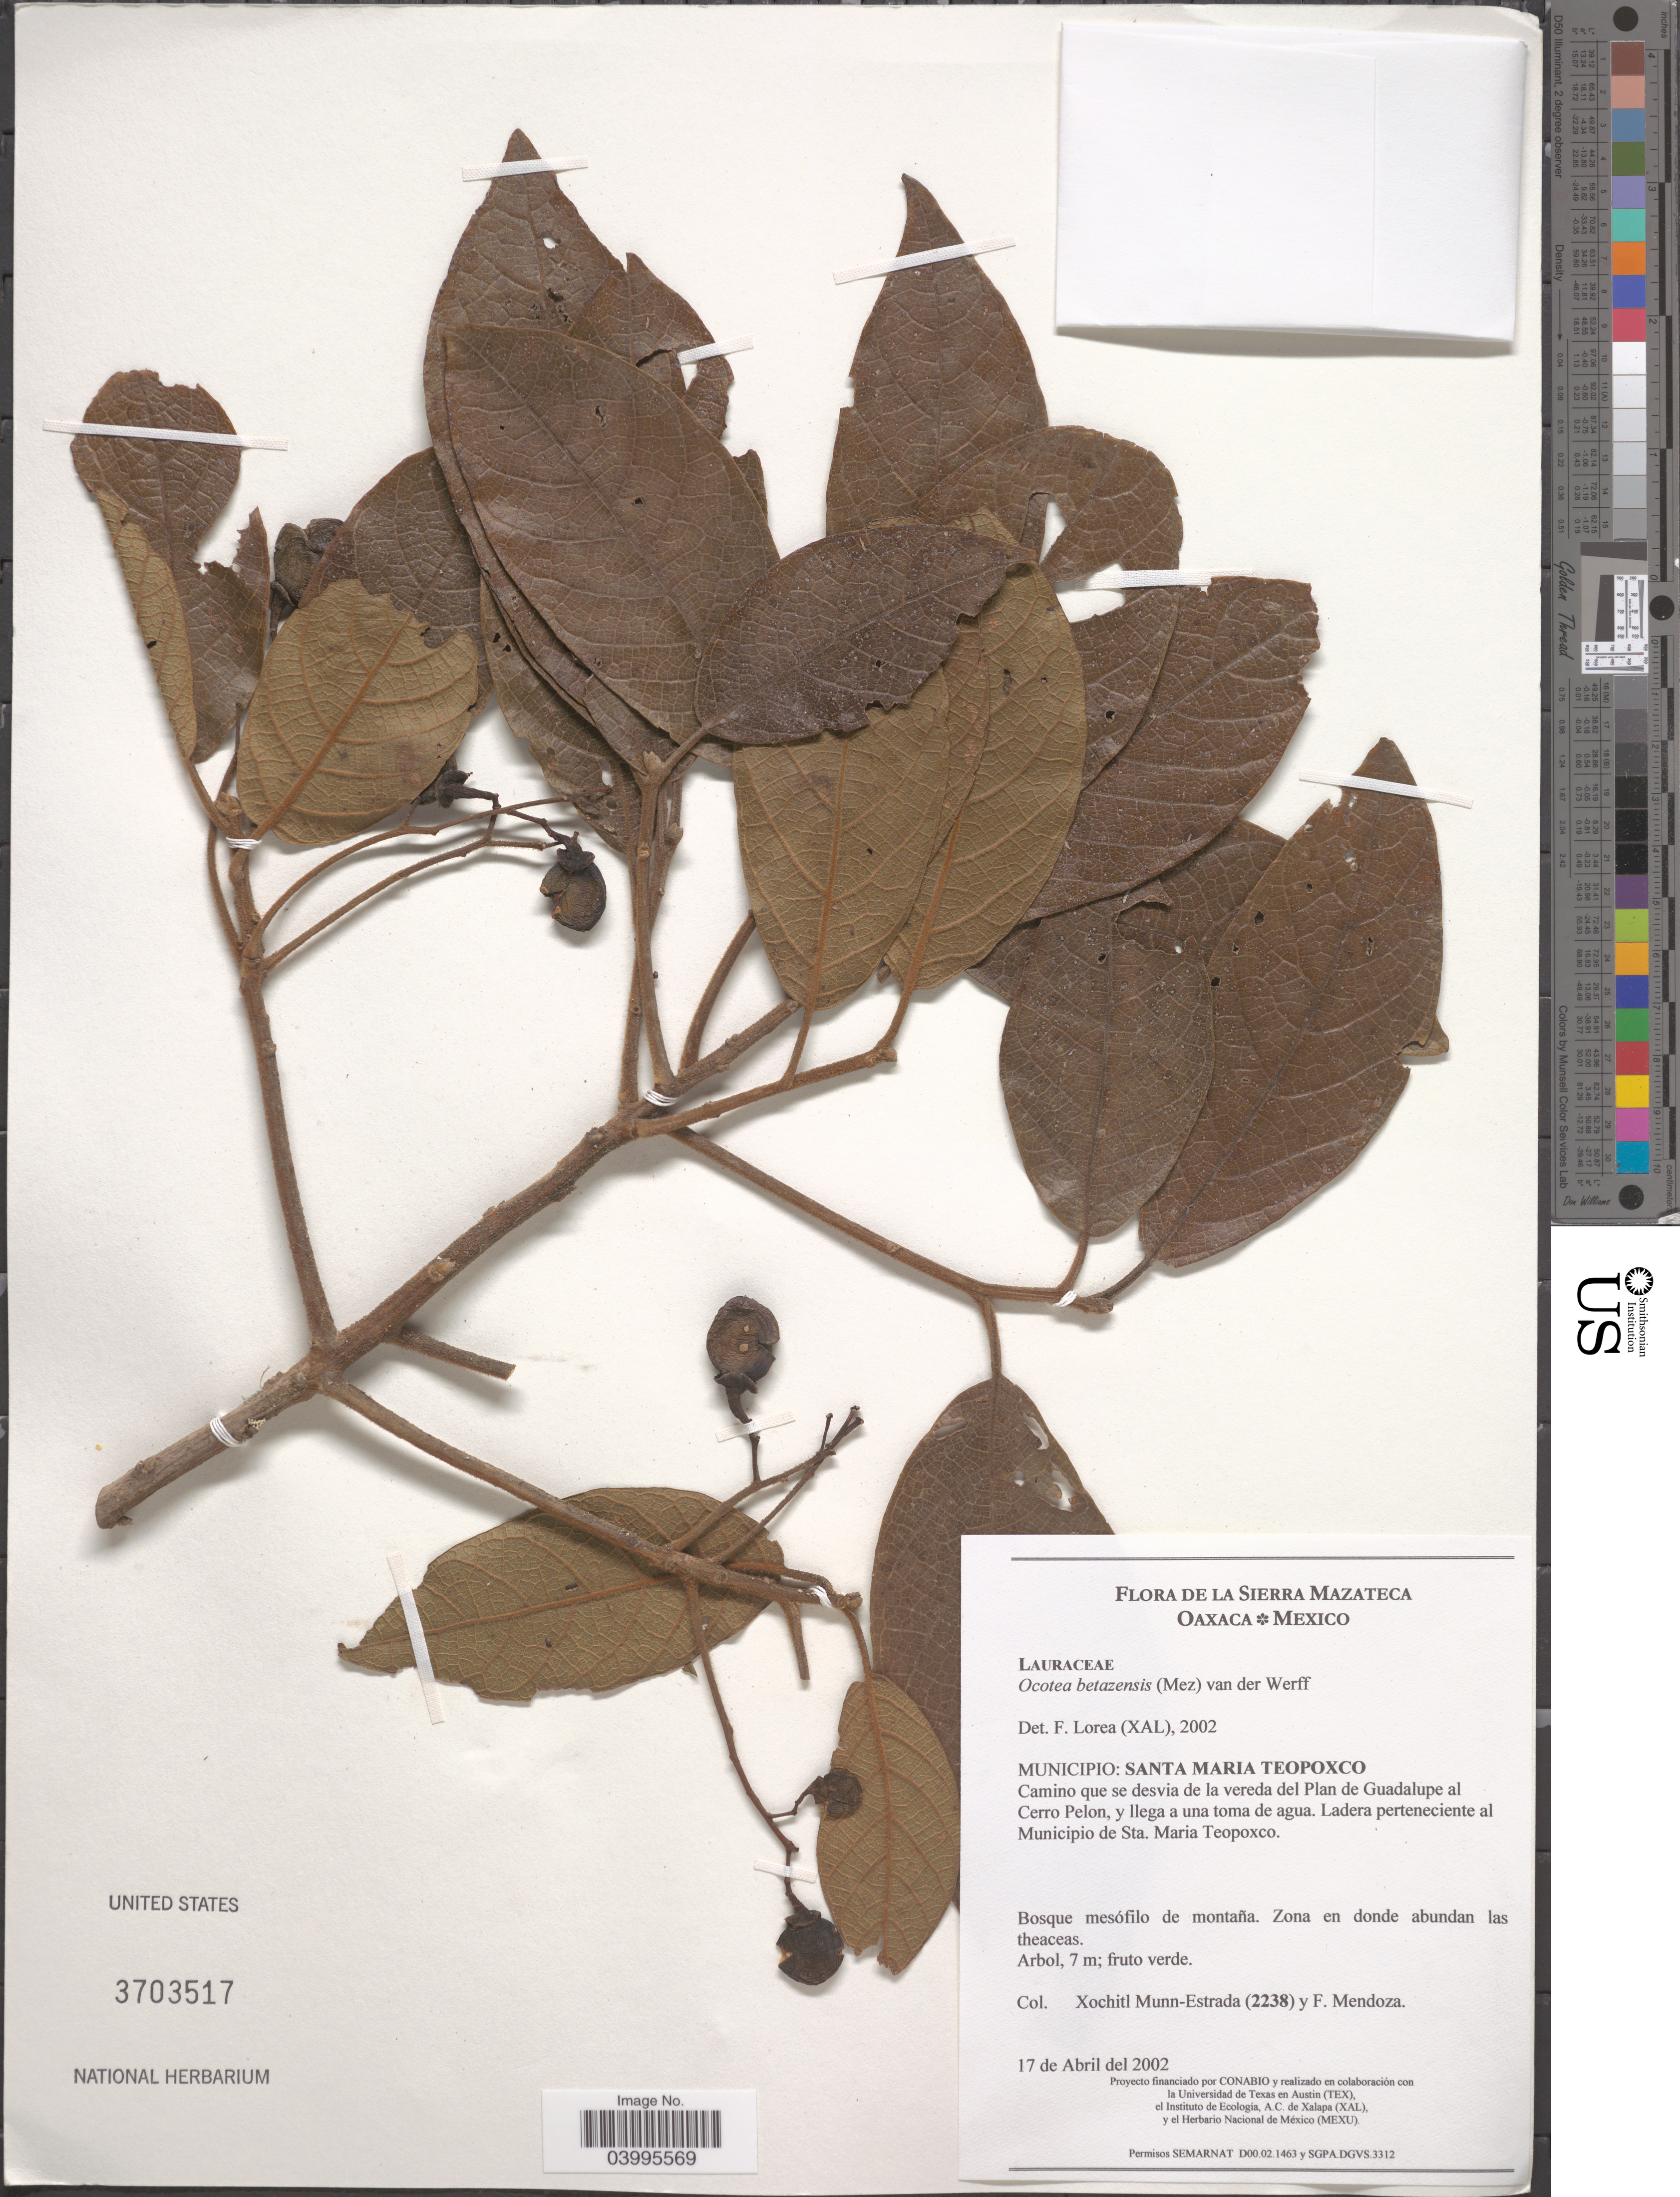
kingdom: Plantae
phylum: Tracheophyta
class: Magnoliopsida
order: Laurales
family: Lauraceae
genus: Ocotea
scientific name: Ocotea betazensis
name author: (Mez) van der Werff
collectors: X. Munn-Estrada & F. Mendoza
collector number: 2238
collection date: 2002-04-17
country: Mexico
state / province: Oaxaca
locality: Sierra Mazateca. Municipio: Santa Maria Teopoxco. Camino que se desvia de la vereda del Plan de Guadalupe al Cerro Pelon, y llega a una toma de agua. Ladera perteneciente al Municipio de Sta. Maria Teopoxco.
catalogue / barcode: US 3703517